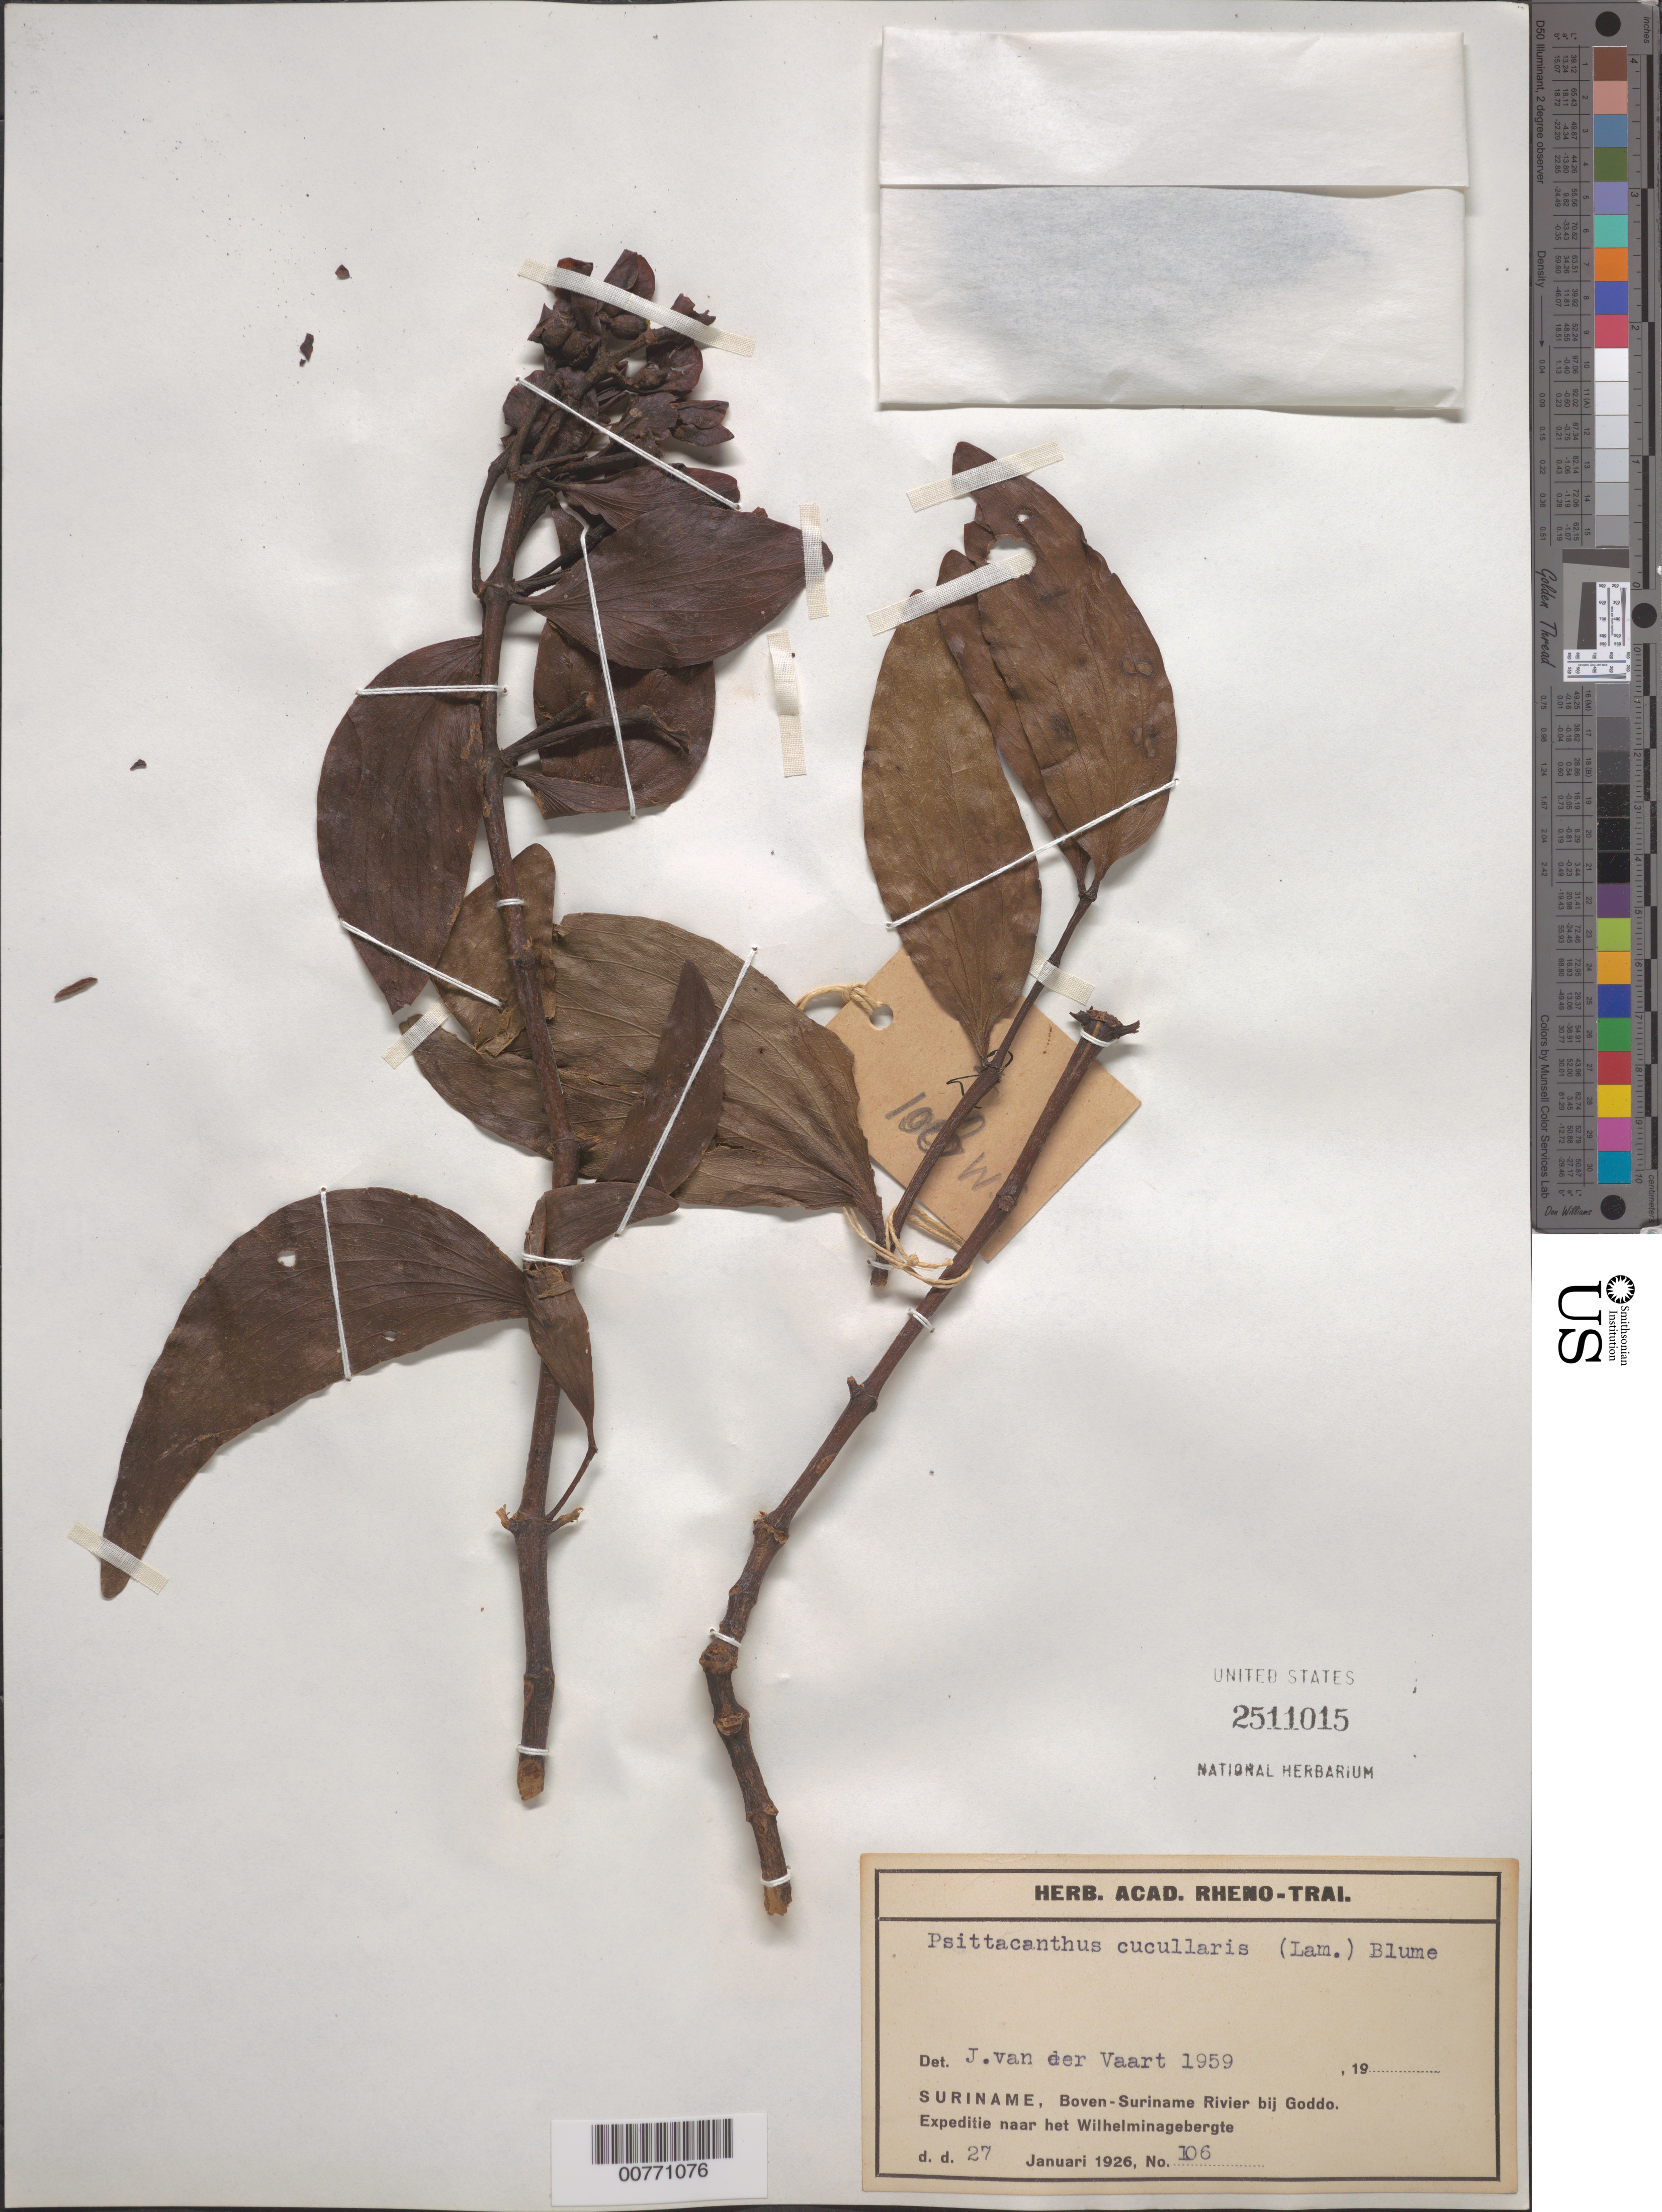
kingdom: Plantae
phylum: Tracheophyta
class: Magnoliopsida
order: Santalales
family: Loranthaceae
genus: Psittacanthus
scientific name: Psittacanthus cucullaris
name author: (Lam.) Blume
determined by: van der Vaart, J.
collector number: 106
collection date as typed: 27-Jan-26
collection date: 1926-01-27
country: Suriname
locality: Surinam R., above, at Goddo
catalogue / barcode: US 2511015